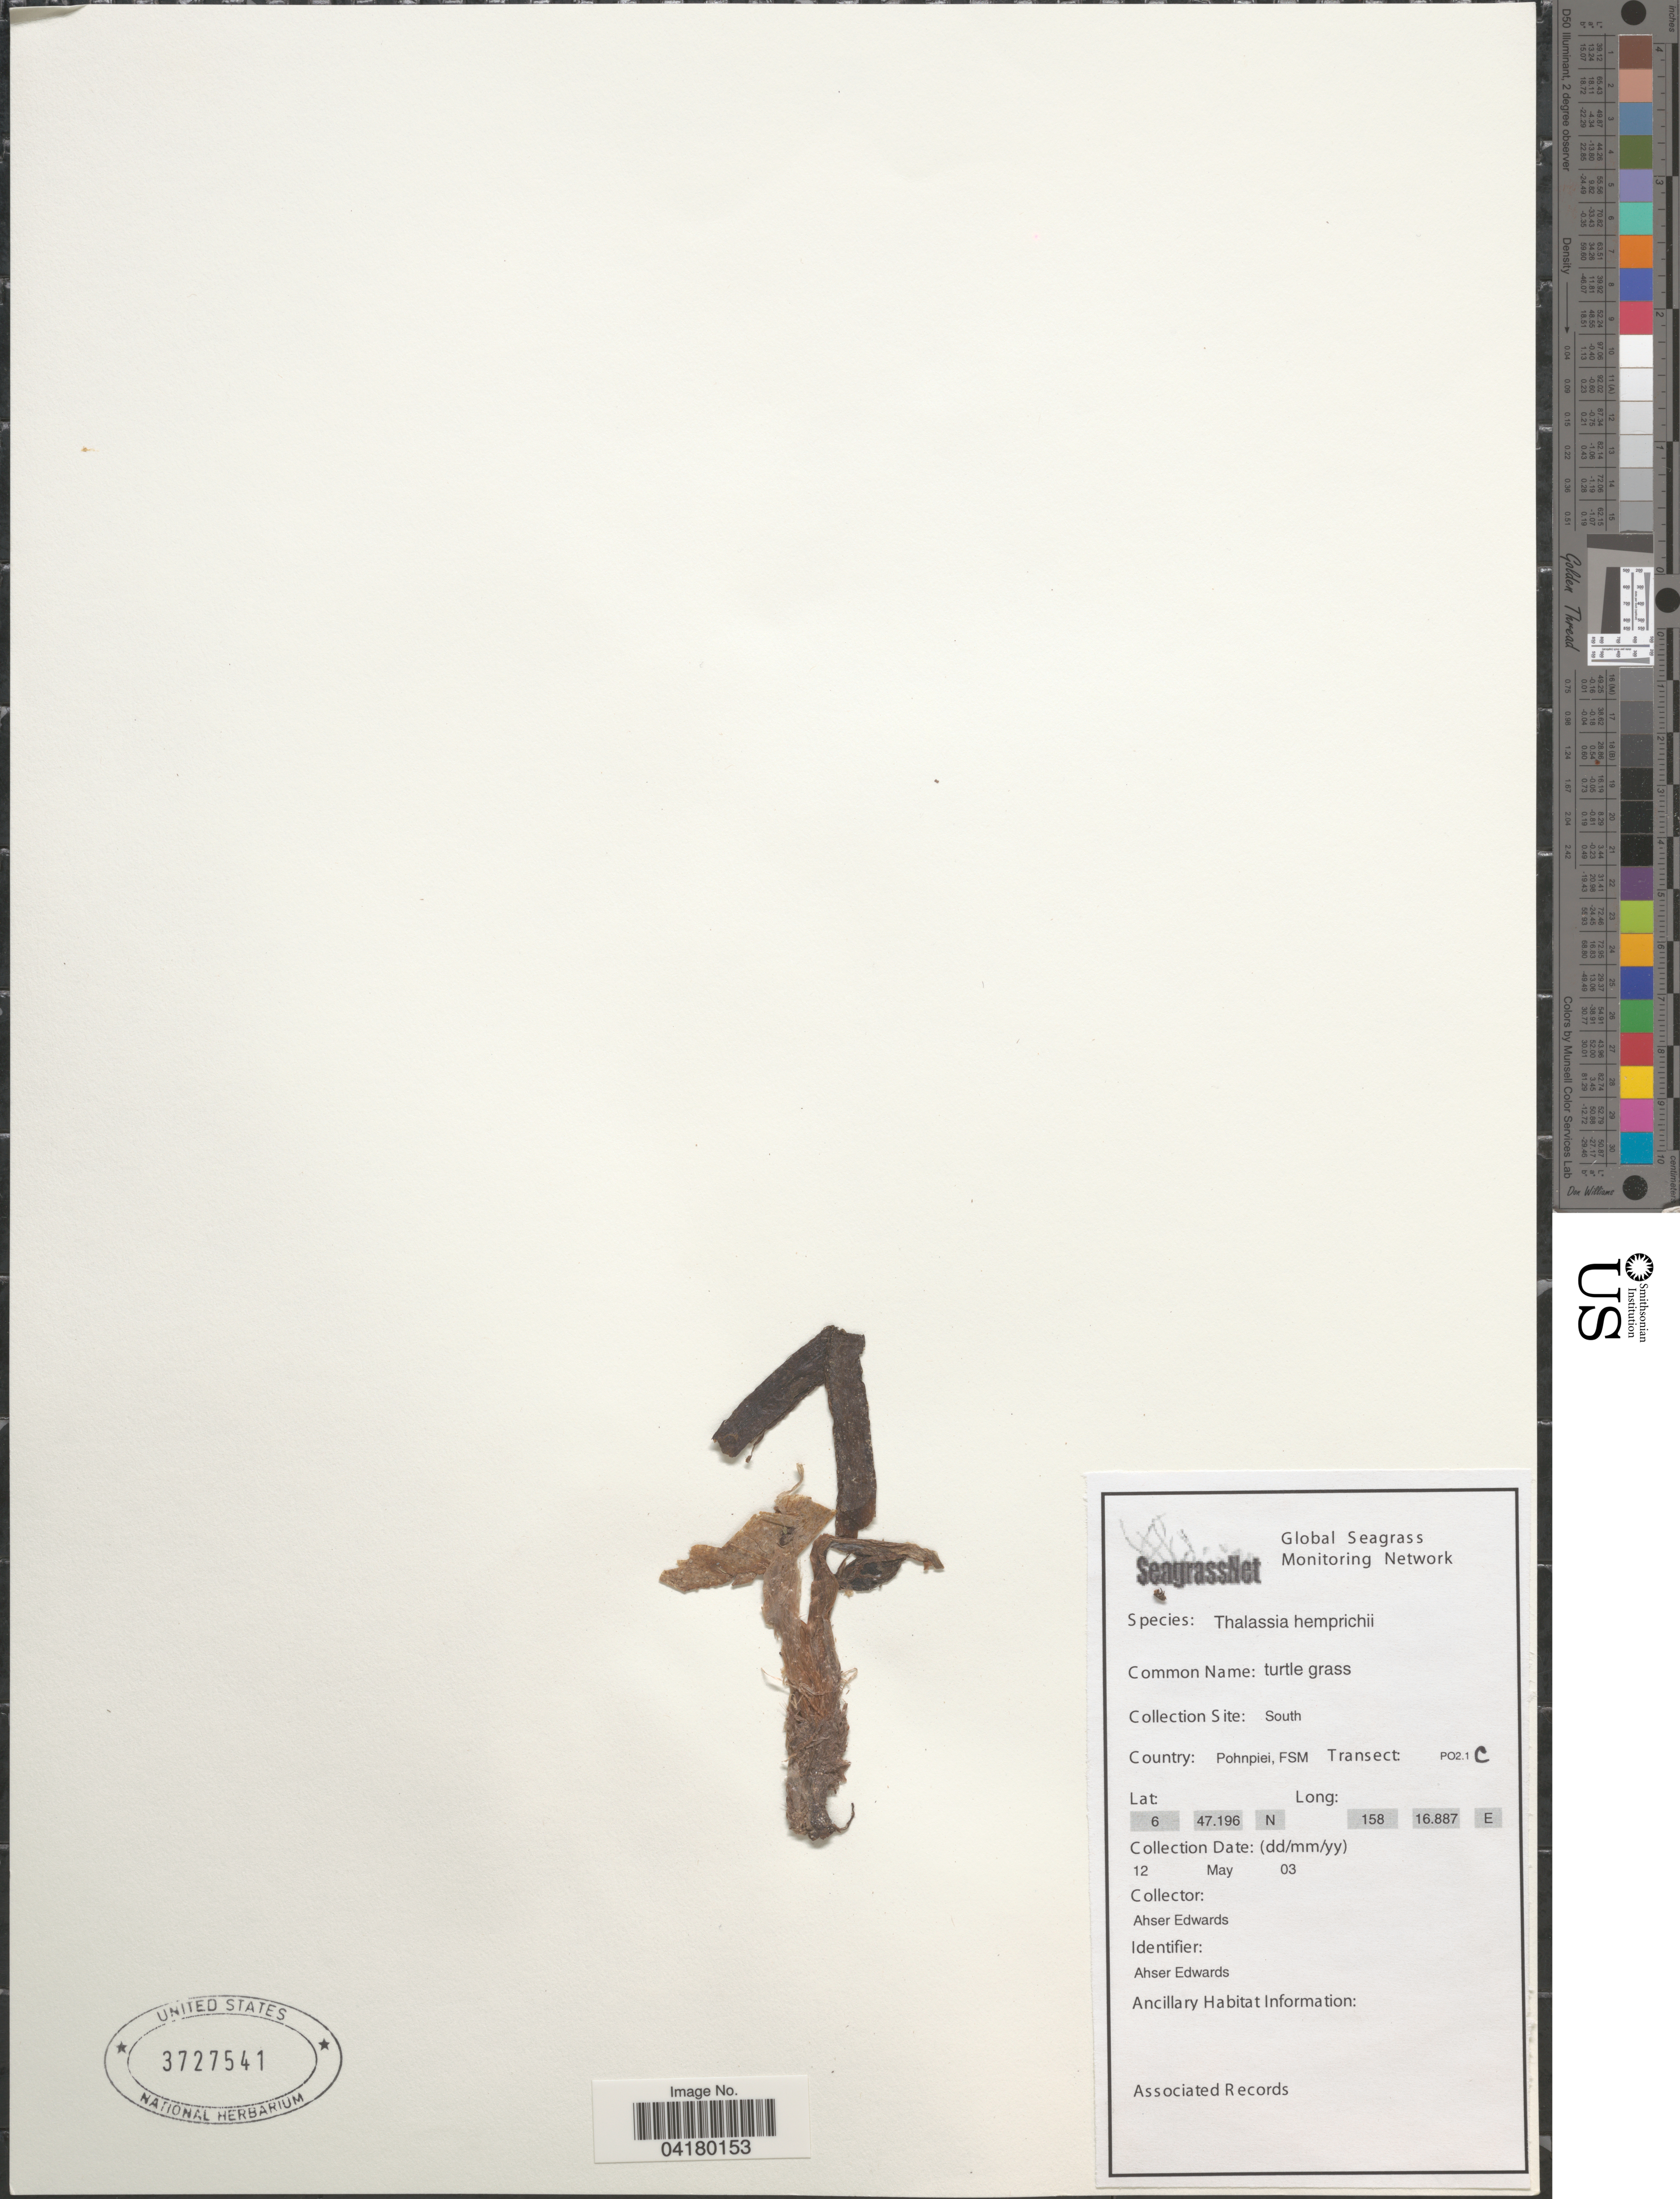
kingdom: Plantae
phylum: Tracheophyta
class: Liliopsida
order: Alismatales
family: Hydrocharitaceae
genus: Thalassia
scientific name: Thalassia hemprichii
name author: Asch.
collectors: A. Edwards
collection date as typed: Transcribed d/m/y: 12/5/3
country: Micronesia, Federated States of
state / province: Pohnpei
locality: Collection Site: South. Country: Pohnpiei, FSM. Transect: PO2.1C.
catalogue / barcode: US 3727541